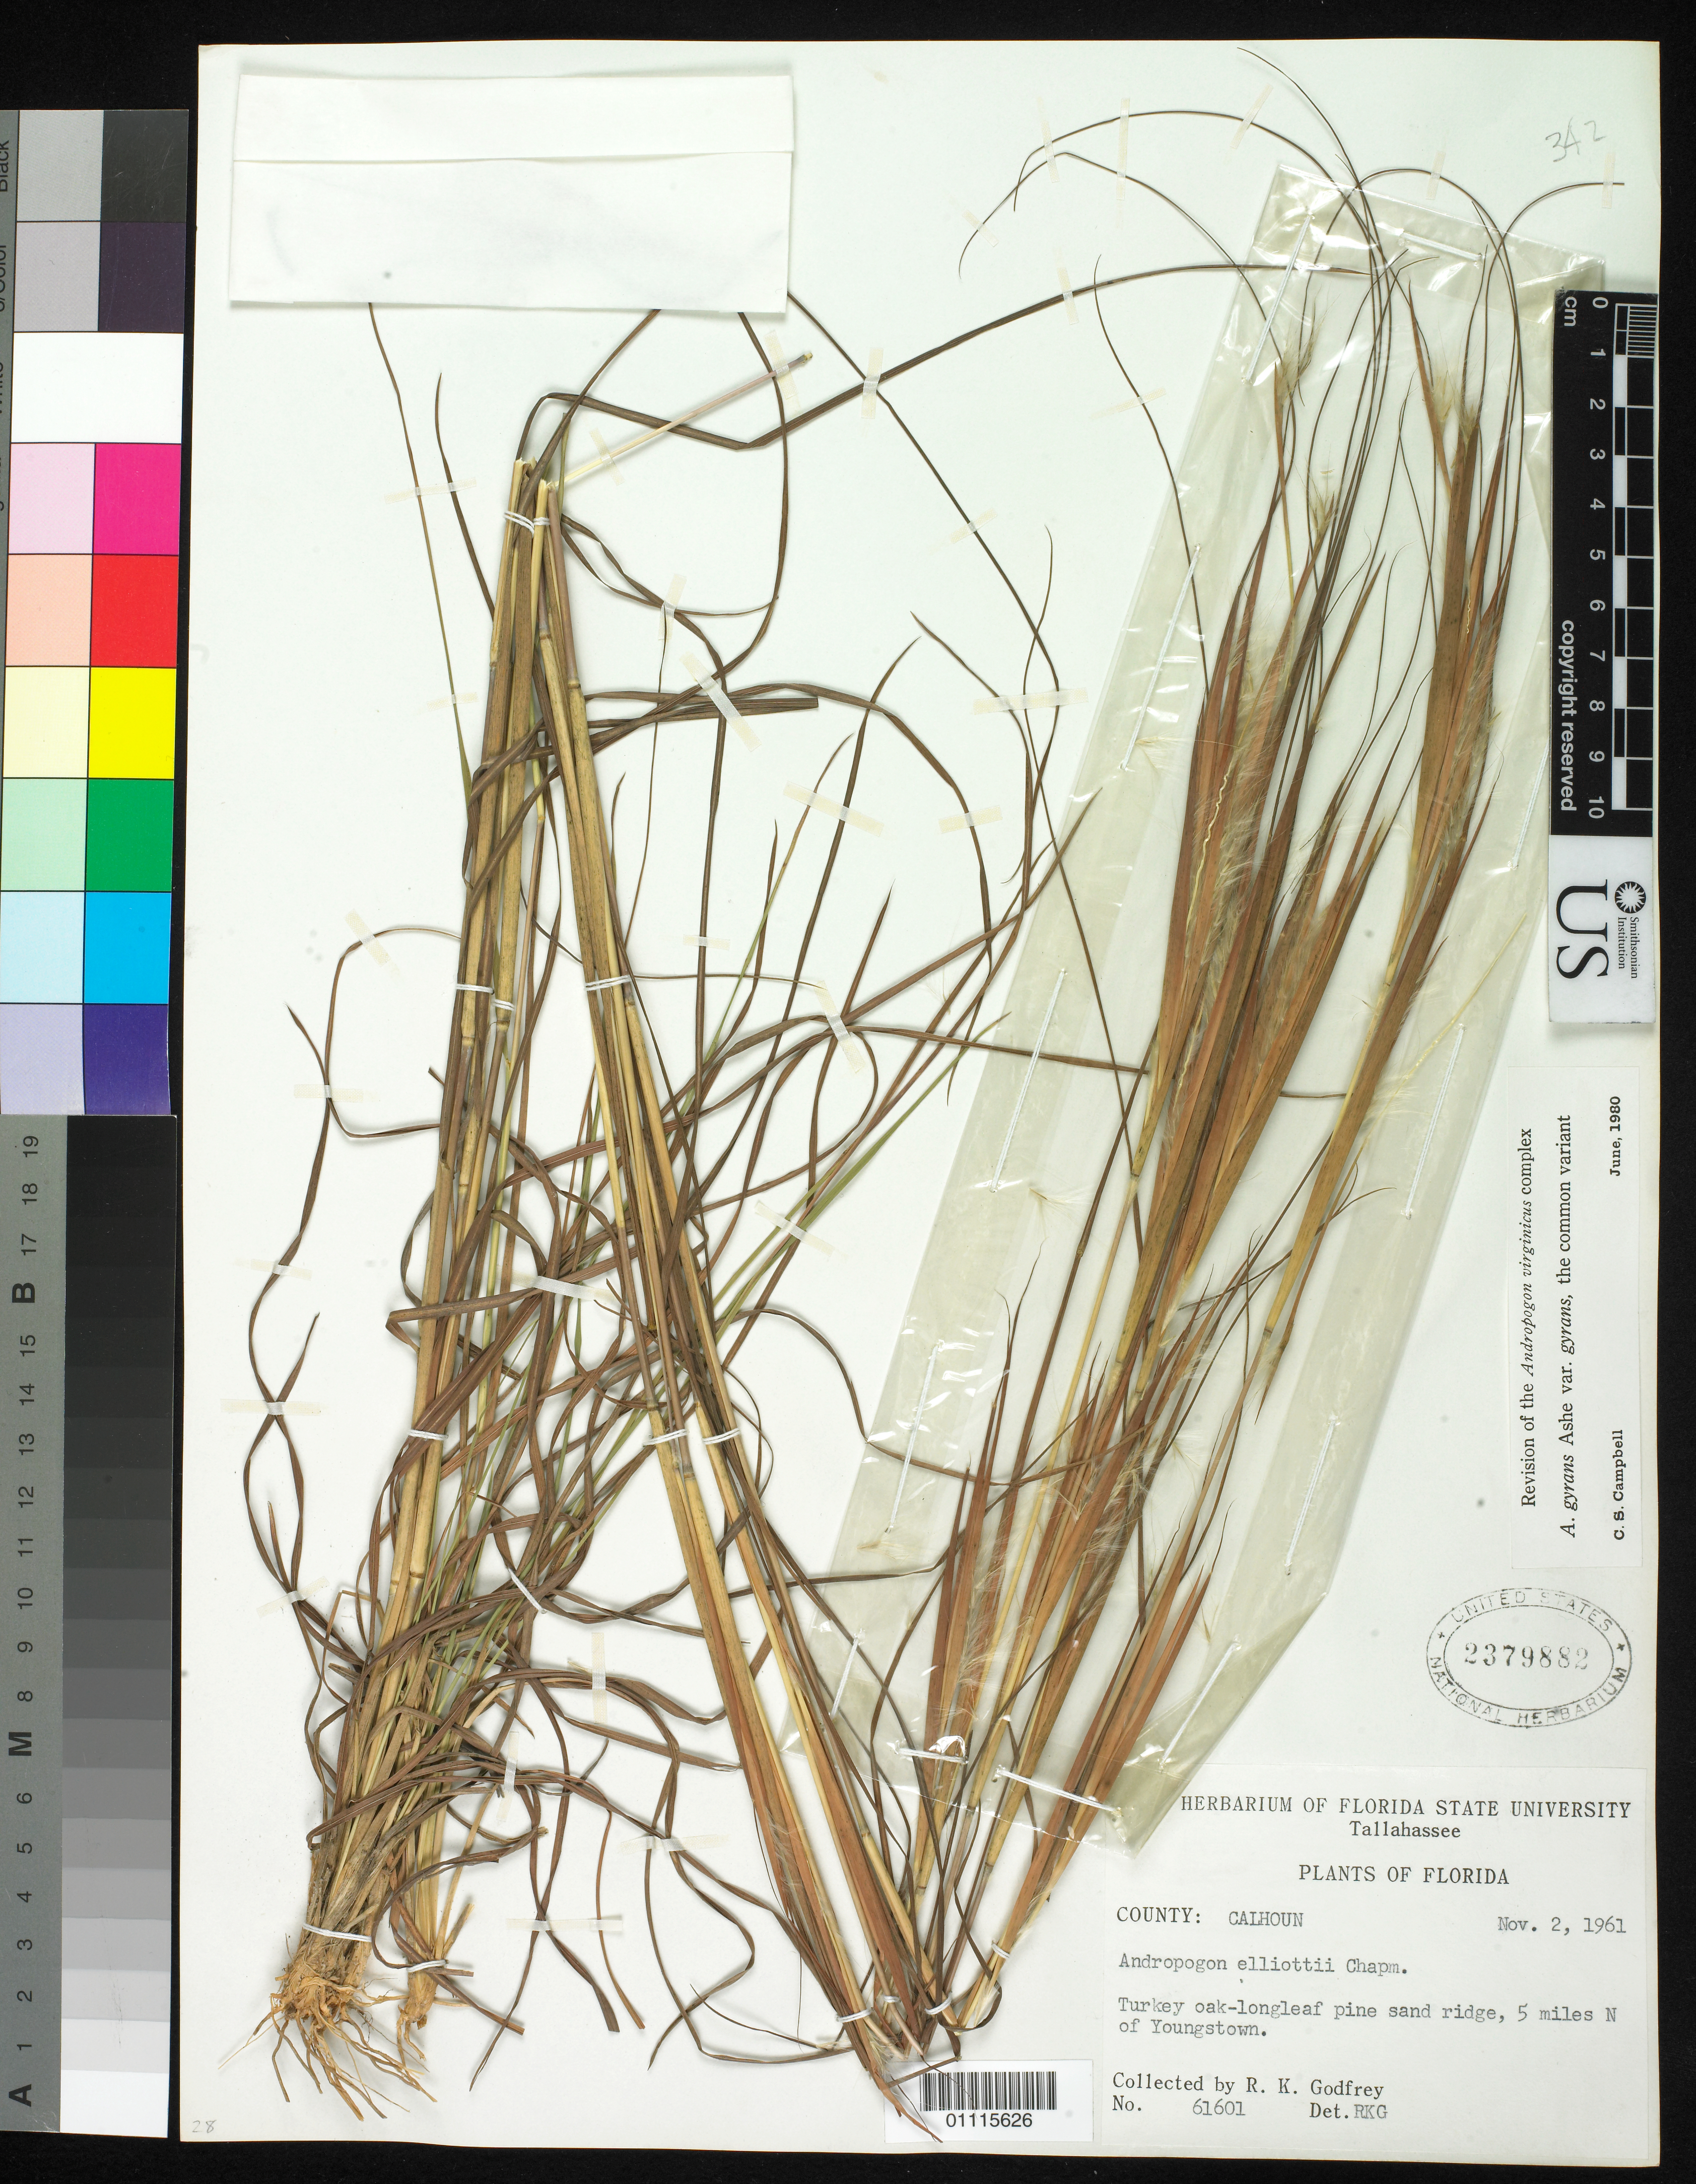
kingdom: Plantae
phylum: Tracheophyta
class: Liliopsida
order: Poales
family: Poaceae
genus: Andropogon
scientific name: Andropogon gyrans var. gyrans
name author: Ashe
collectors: R. K. Godfrey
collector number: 61601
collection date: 1961-11-02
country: United States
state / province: Florida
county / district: Calhoun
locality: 5 mi. N of Youngstown.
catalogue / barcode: US 2379882